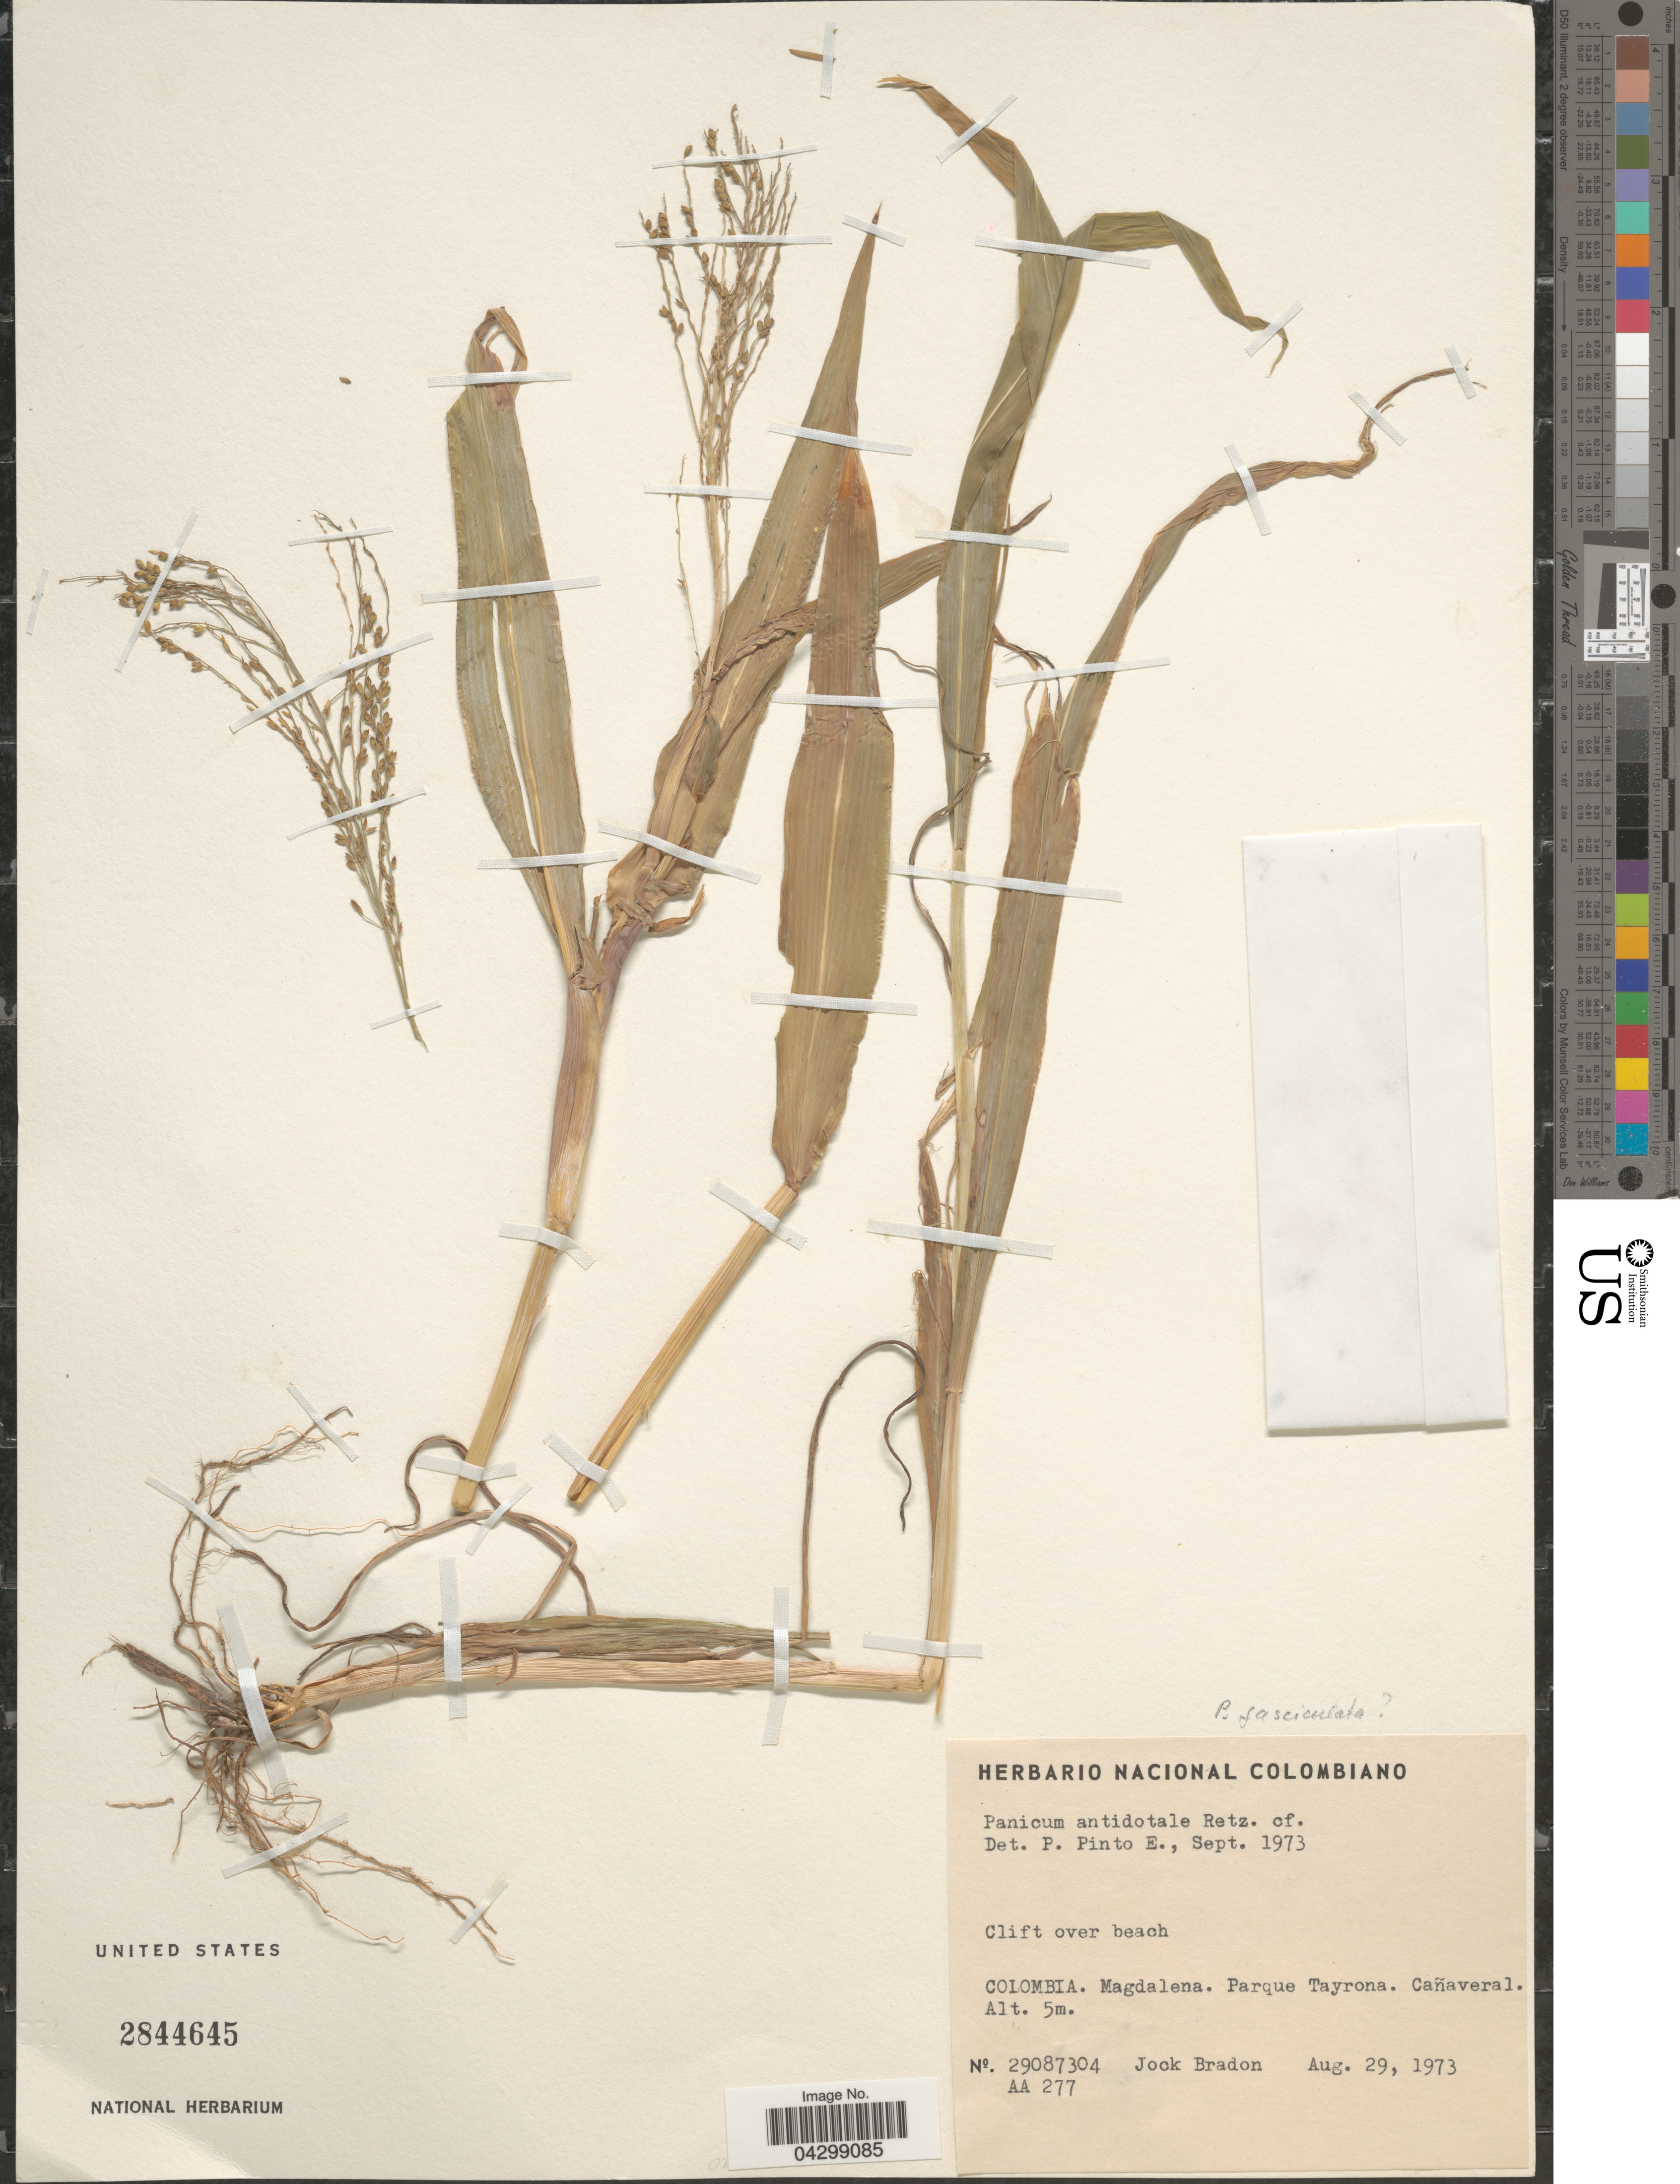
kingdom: Plantae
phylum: Tracheophyta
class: Liliopsida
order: Poales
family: Poaceae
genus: Panicum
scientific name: Panicum antidotale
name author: Retz.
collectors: J. Bradon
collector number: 29087304/AA277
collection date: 1973-08-29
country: Colombia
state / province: Magdalena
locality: Clift over beach. Parque Tayrona. Cañaveral.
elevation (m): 5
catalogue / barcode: US 2844645